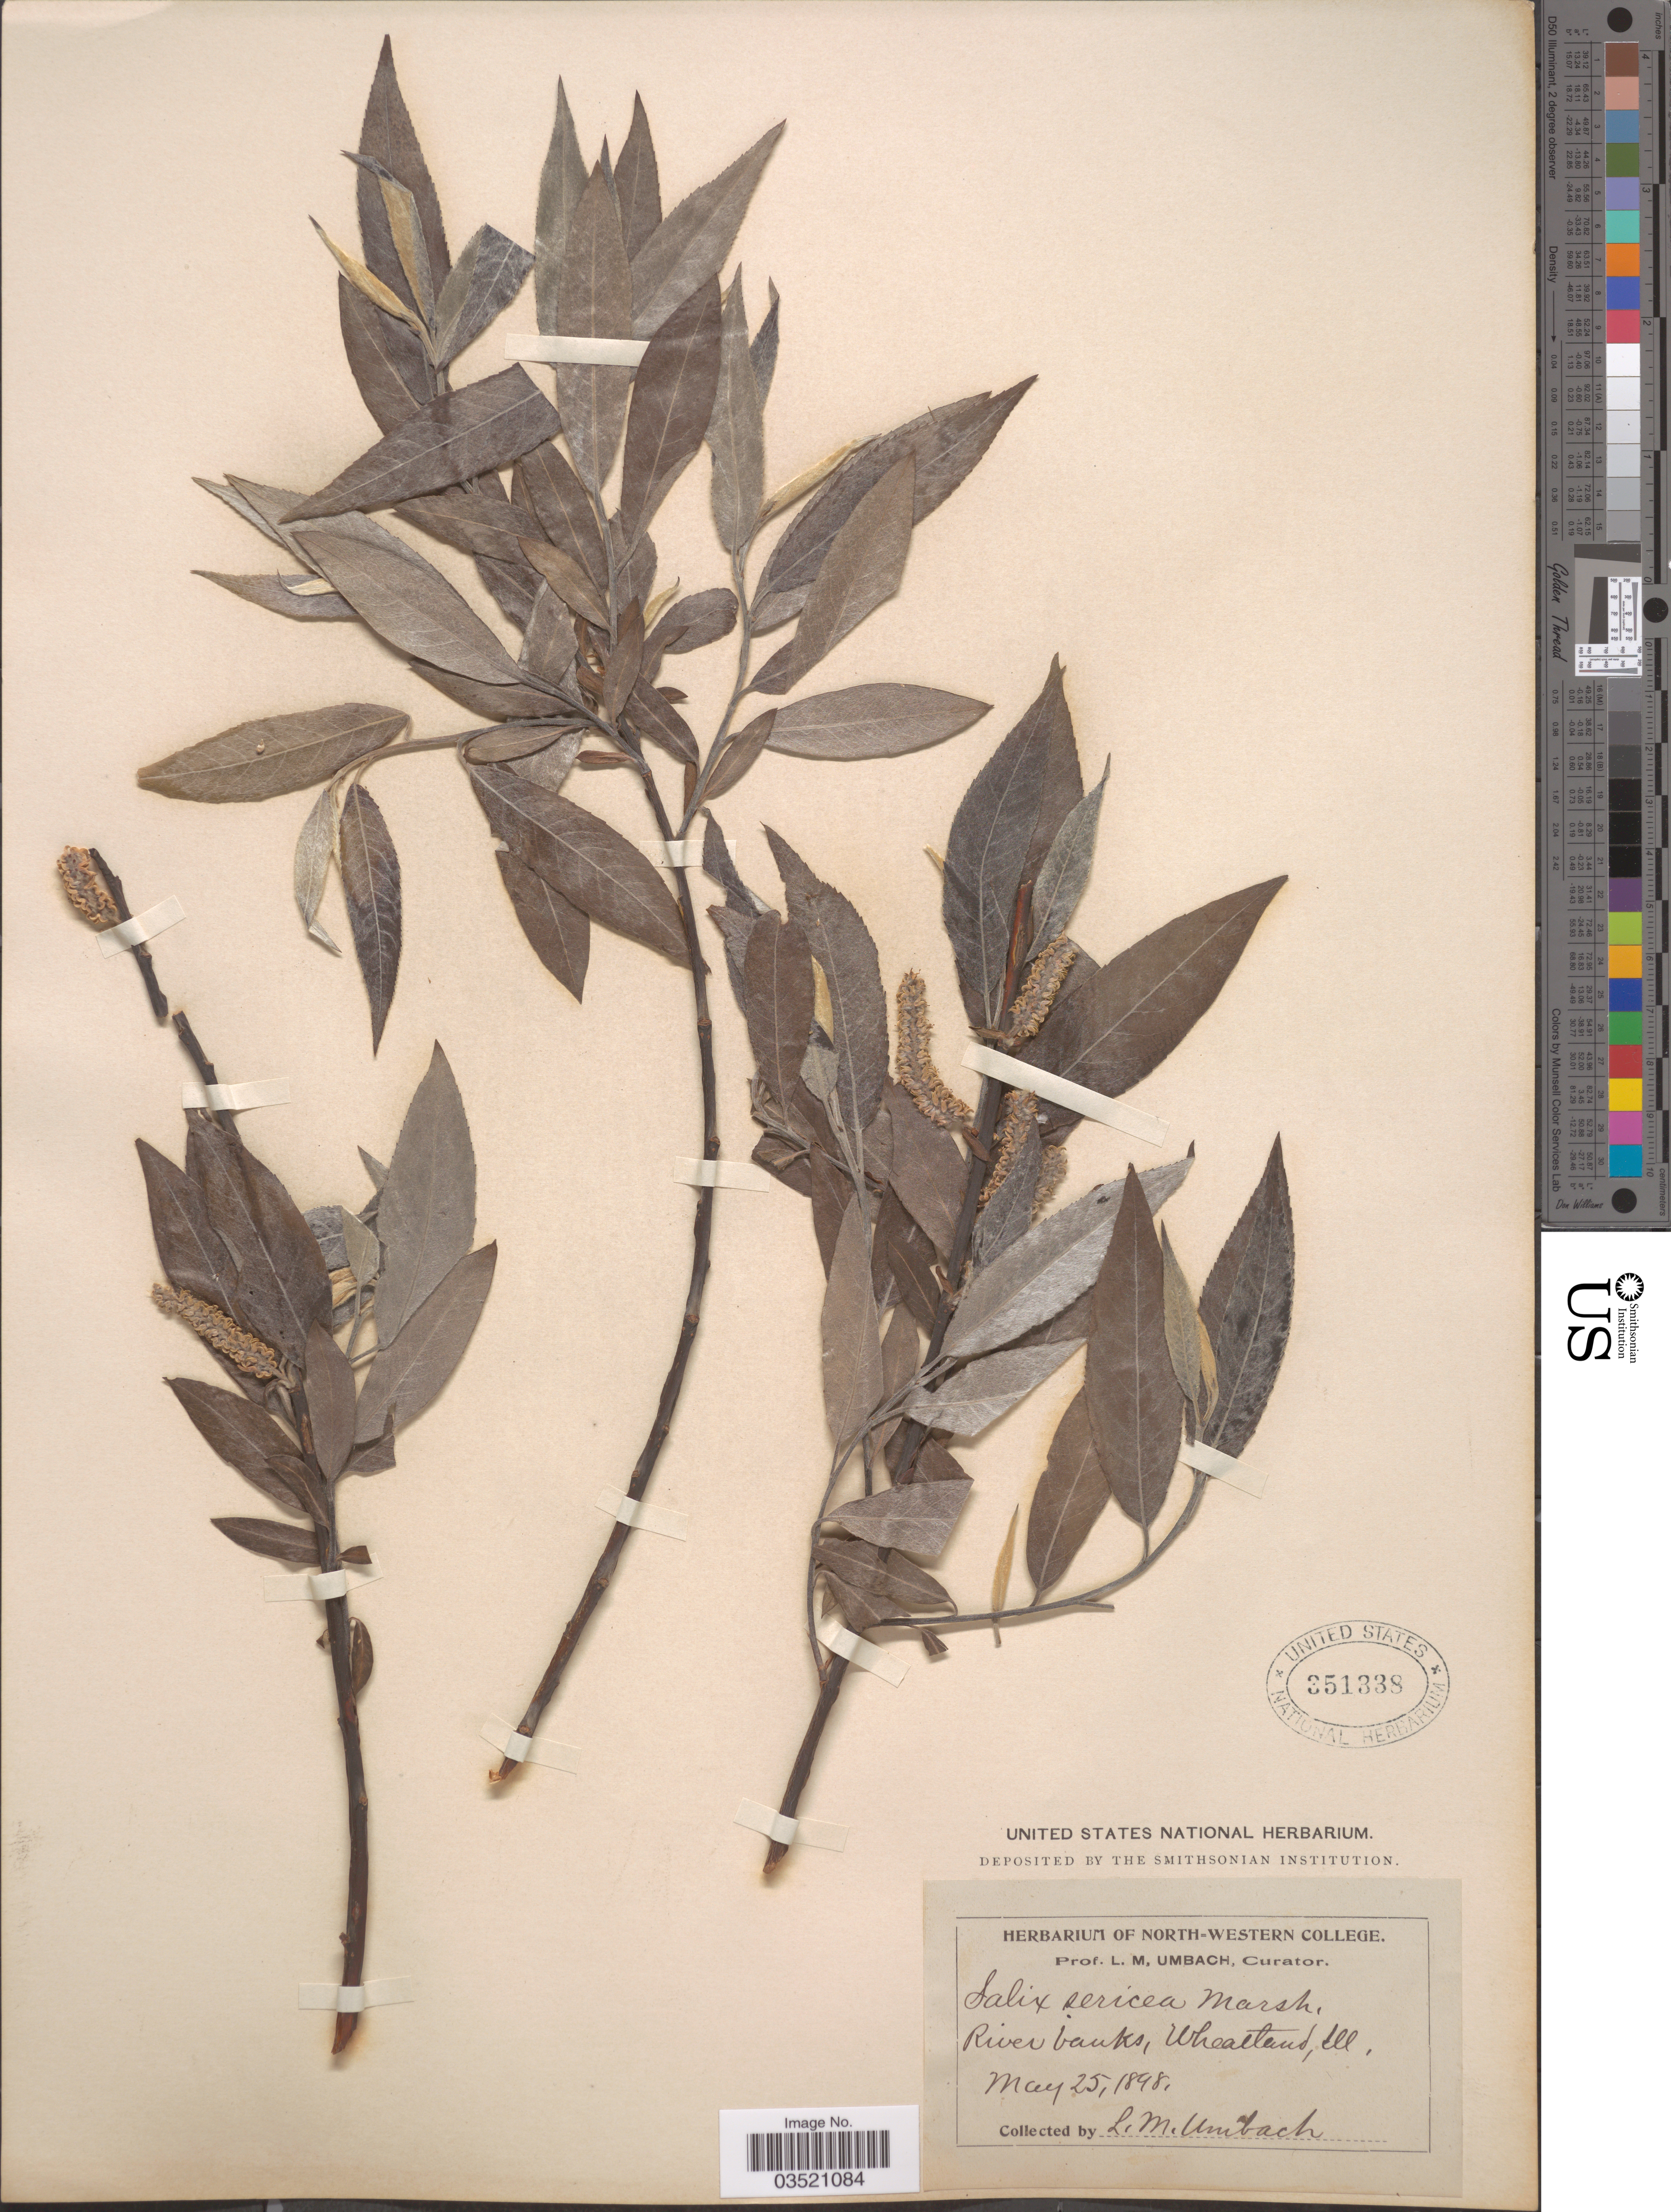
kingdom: Plantae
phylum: Tracheophyta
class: Magnoliopsida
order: Malpighiales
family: Salicaceae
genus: Salix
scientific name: Salix sericea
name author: Marshall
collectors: L. M. Umbach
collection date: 1898-05-25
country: United States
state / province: Illinois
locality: River banks, wheatland.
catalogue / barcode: US 351338